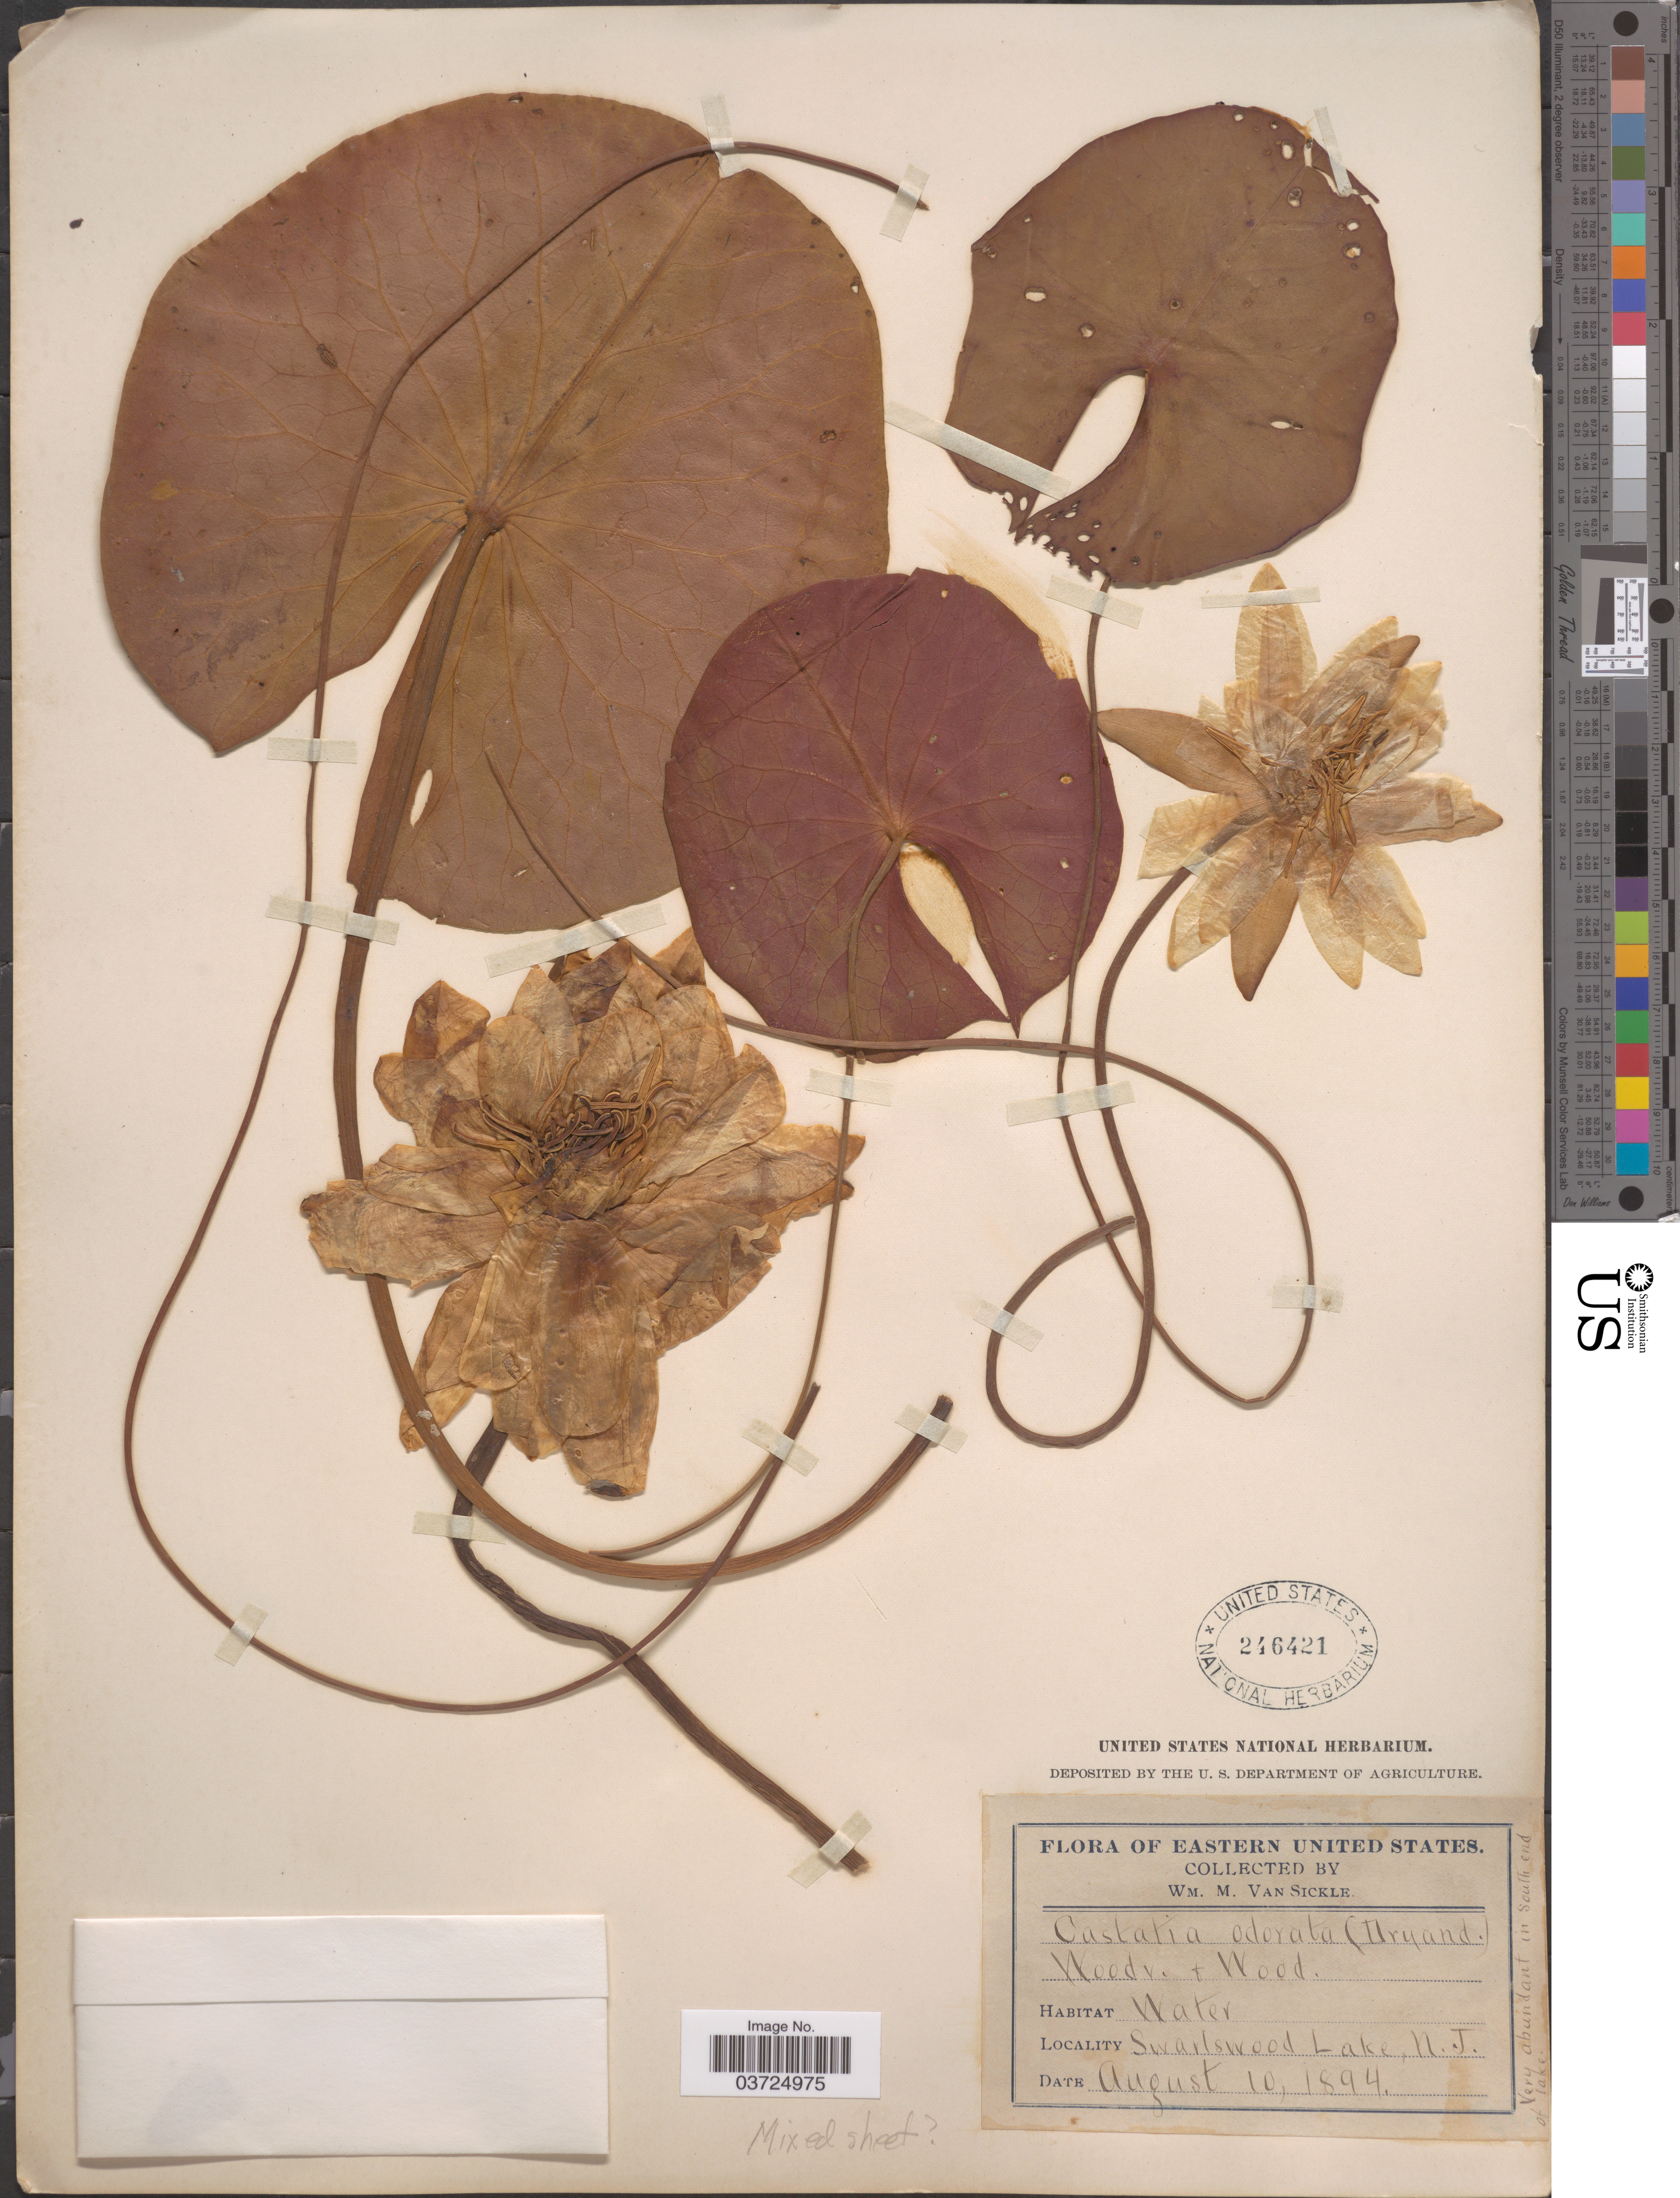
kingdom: Plantae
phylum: Tracheophyta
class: Magnoliopsida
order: Nymphaeales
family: Nymphaeaceae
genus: Nymphaea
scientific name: Nymphaea odorata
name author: Aiton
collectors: W. M. Van Sickle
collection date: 1894-08-10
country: United States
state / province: New Jersey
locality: Eastern United States. Swartswood Lake.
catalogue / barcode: US 246421